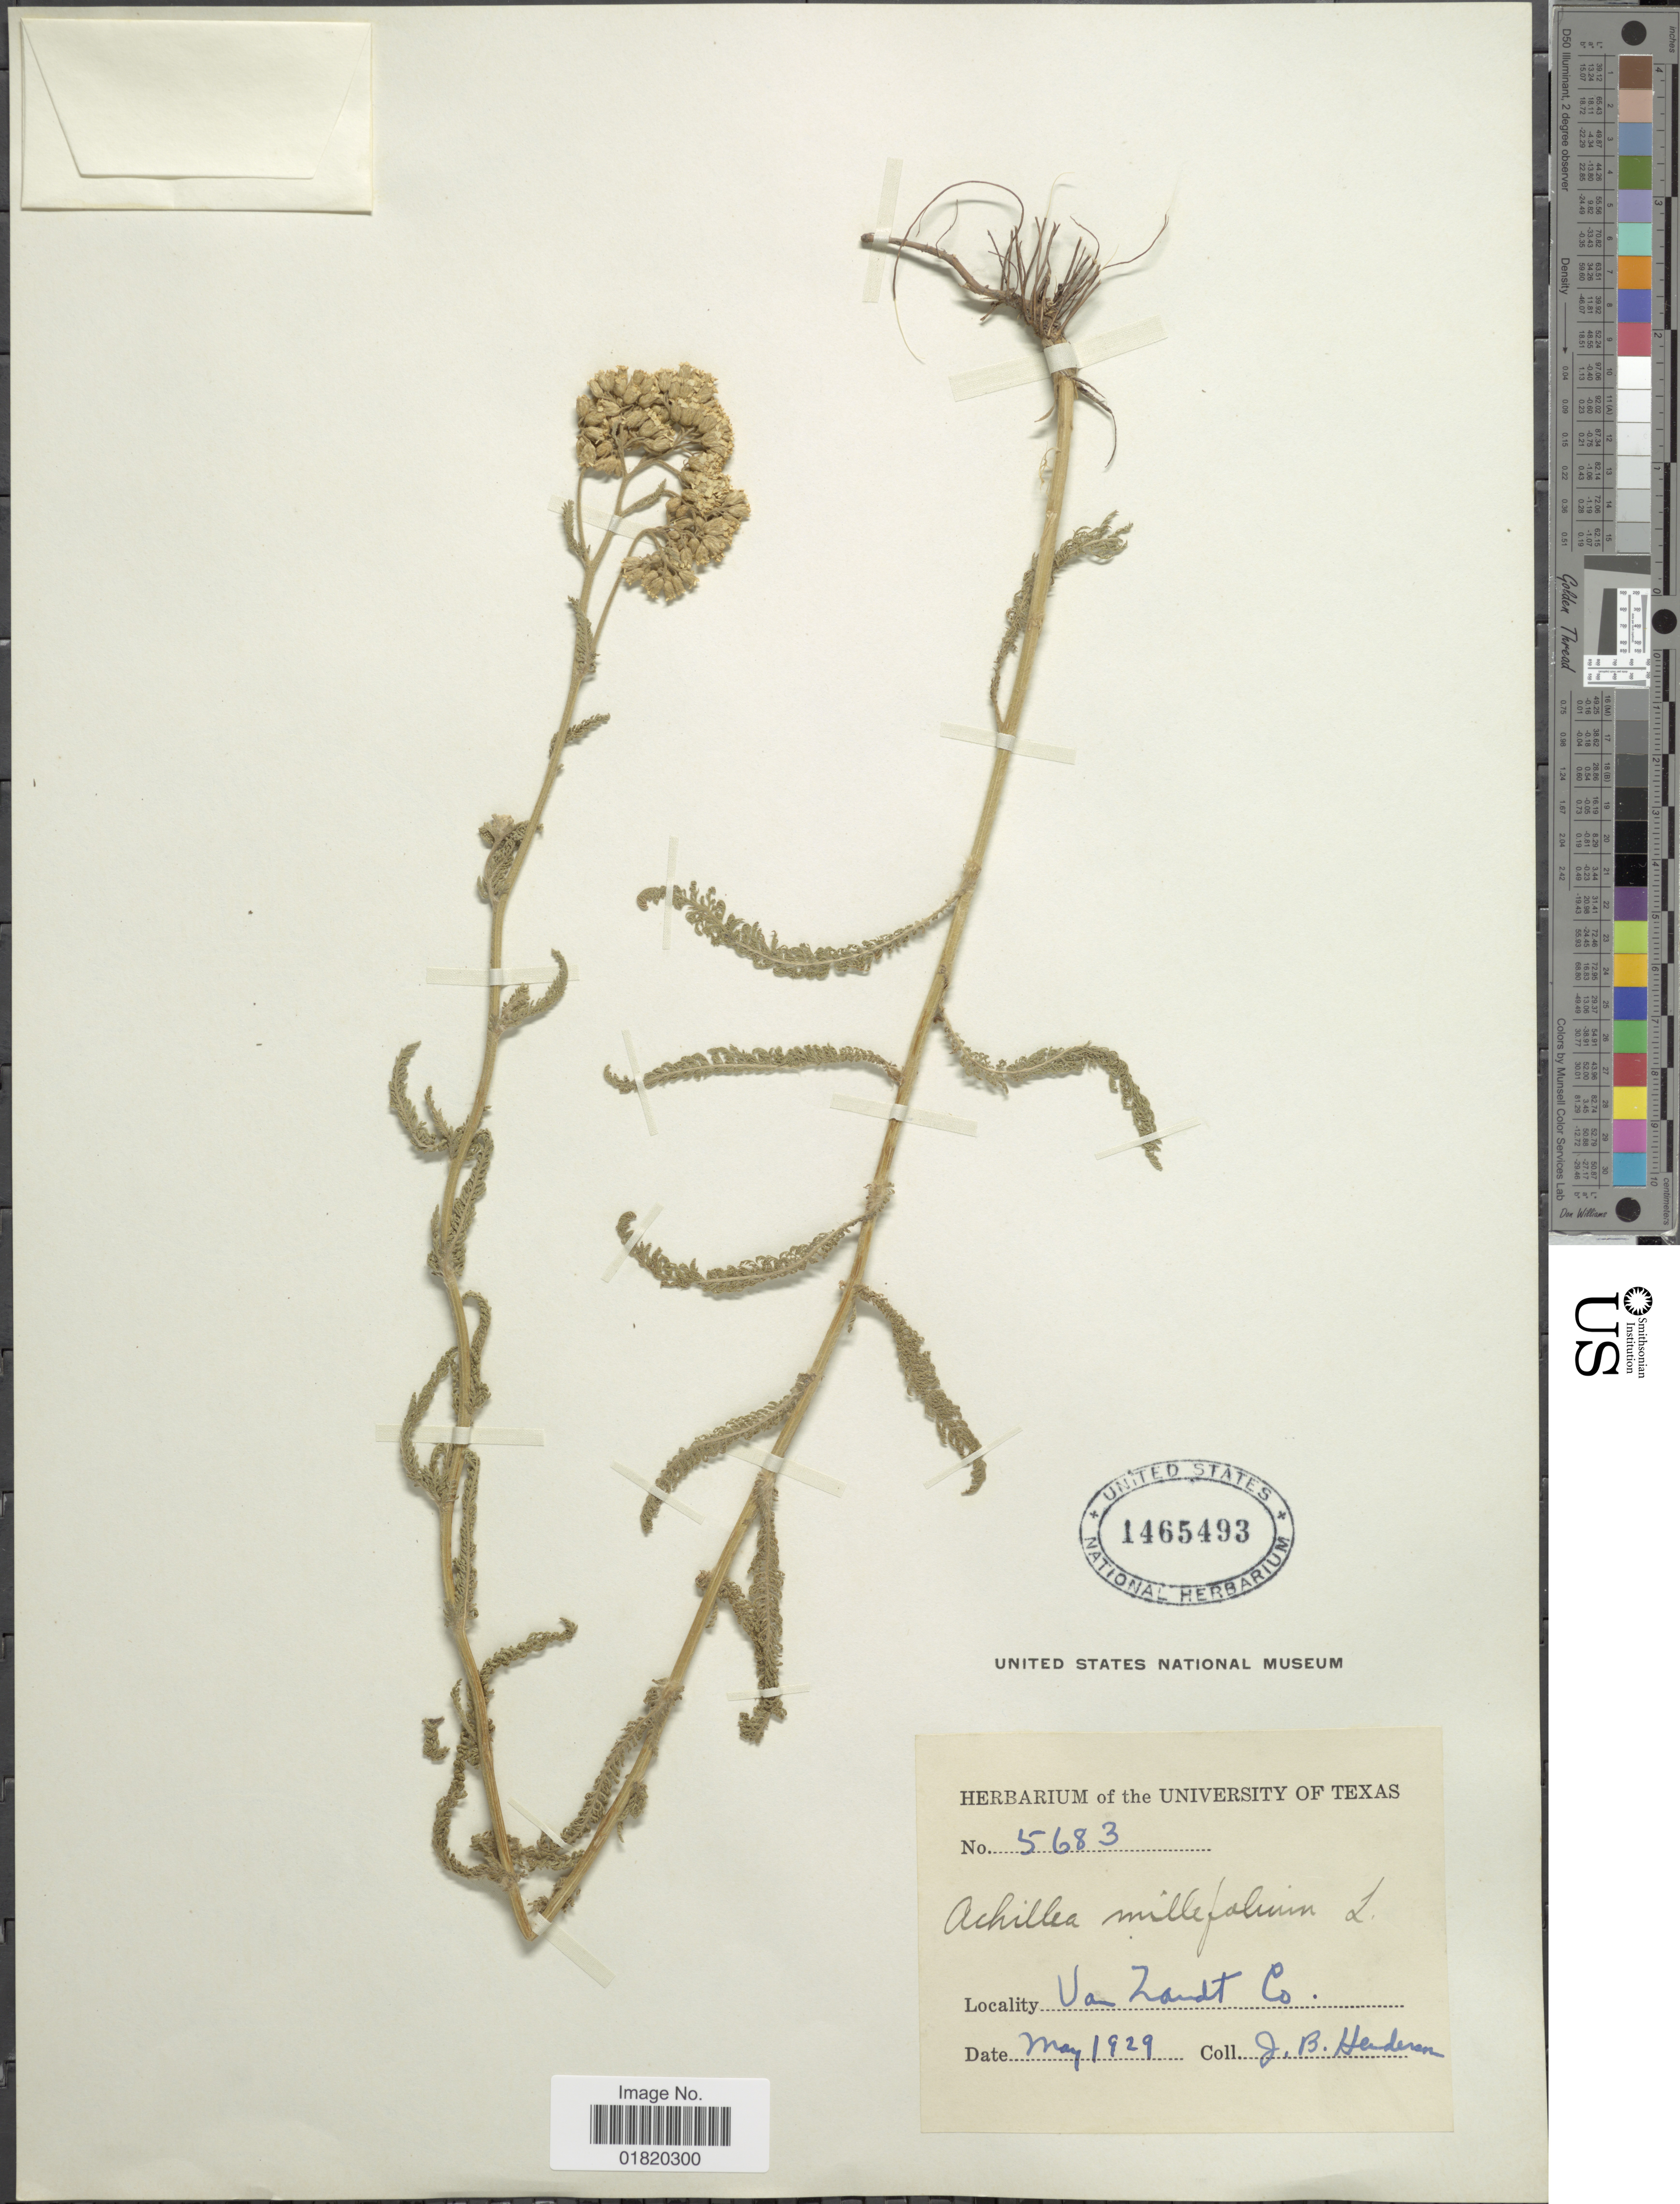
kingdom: Plantae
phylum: Tracheophyta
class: Magnoliopsida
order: Asterales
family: Asteraceae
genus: Achillea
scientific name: Achillea millefolium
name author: L.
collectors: J. Henderson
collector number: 5683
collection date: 1929-05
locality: Van Zandt Co.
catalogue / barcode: US 1465493